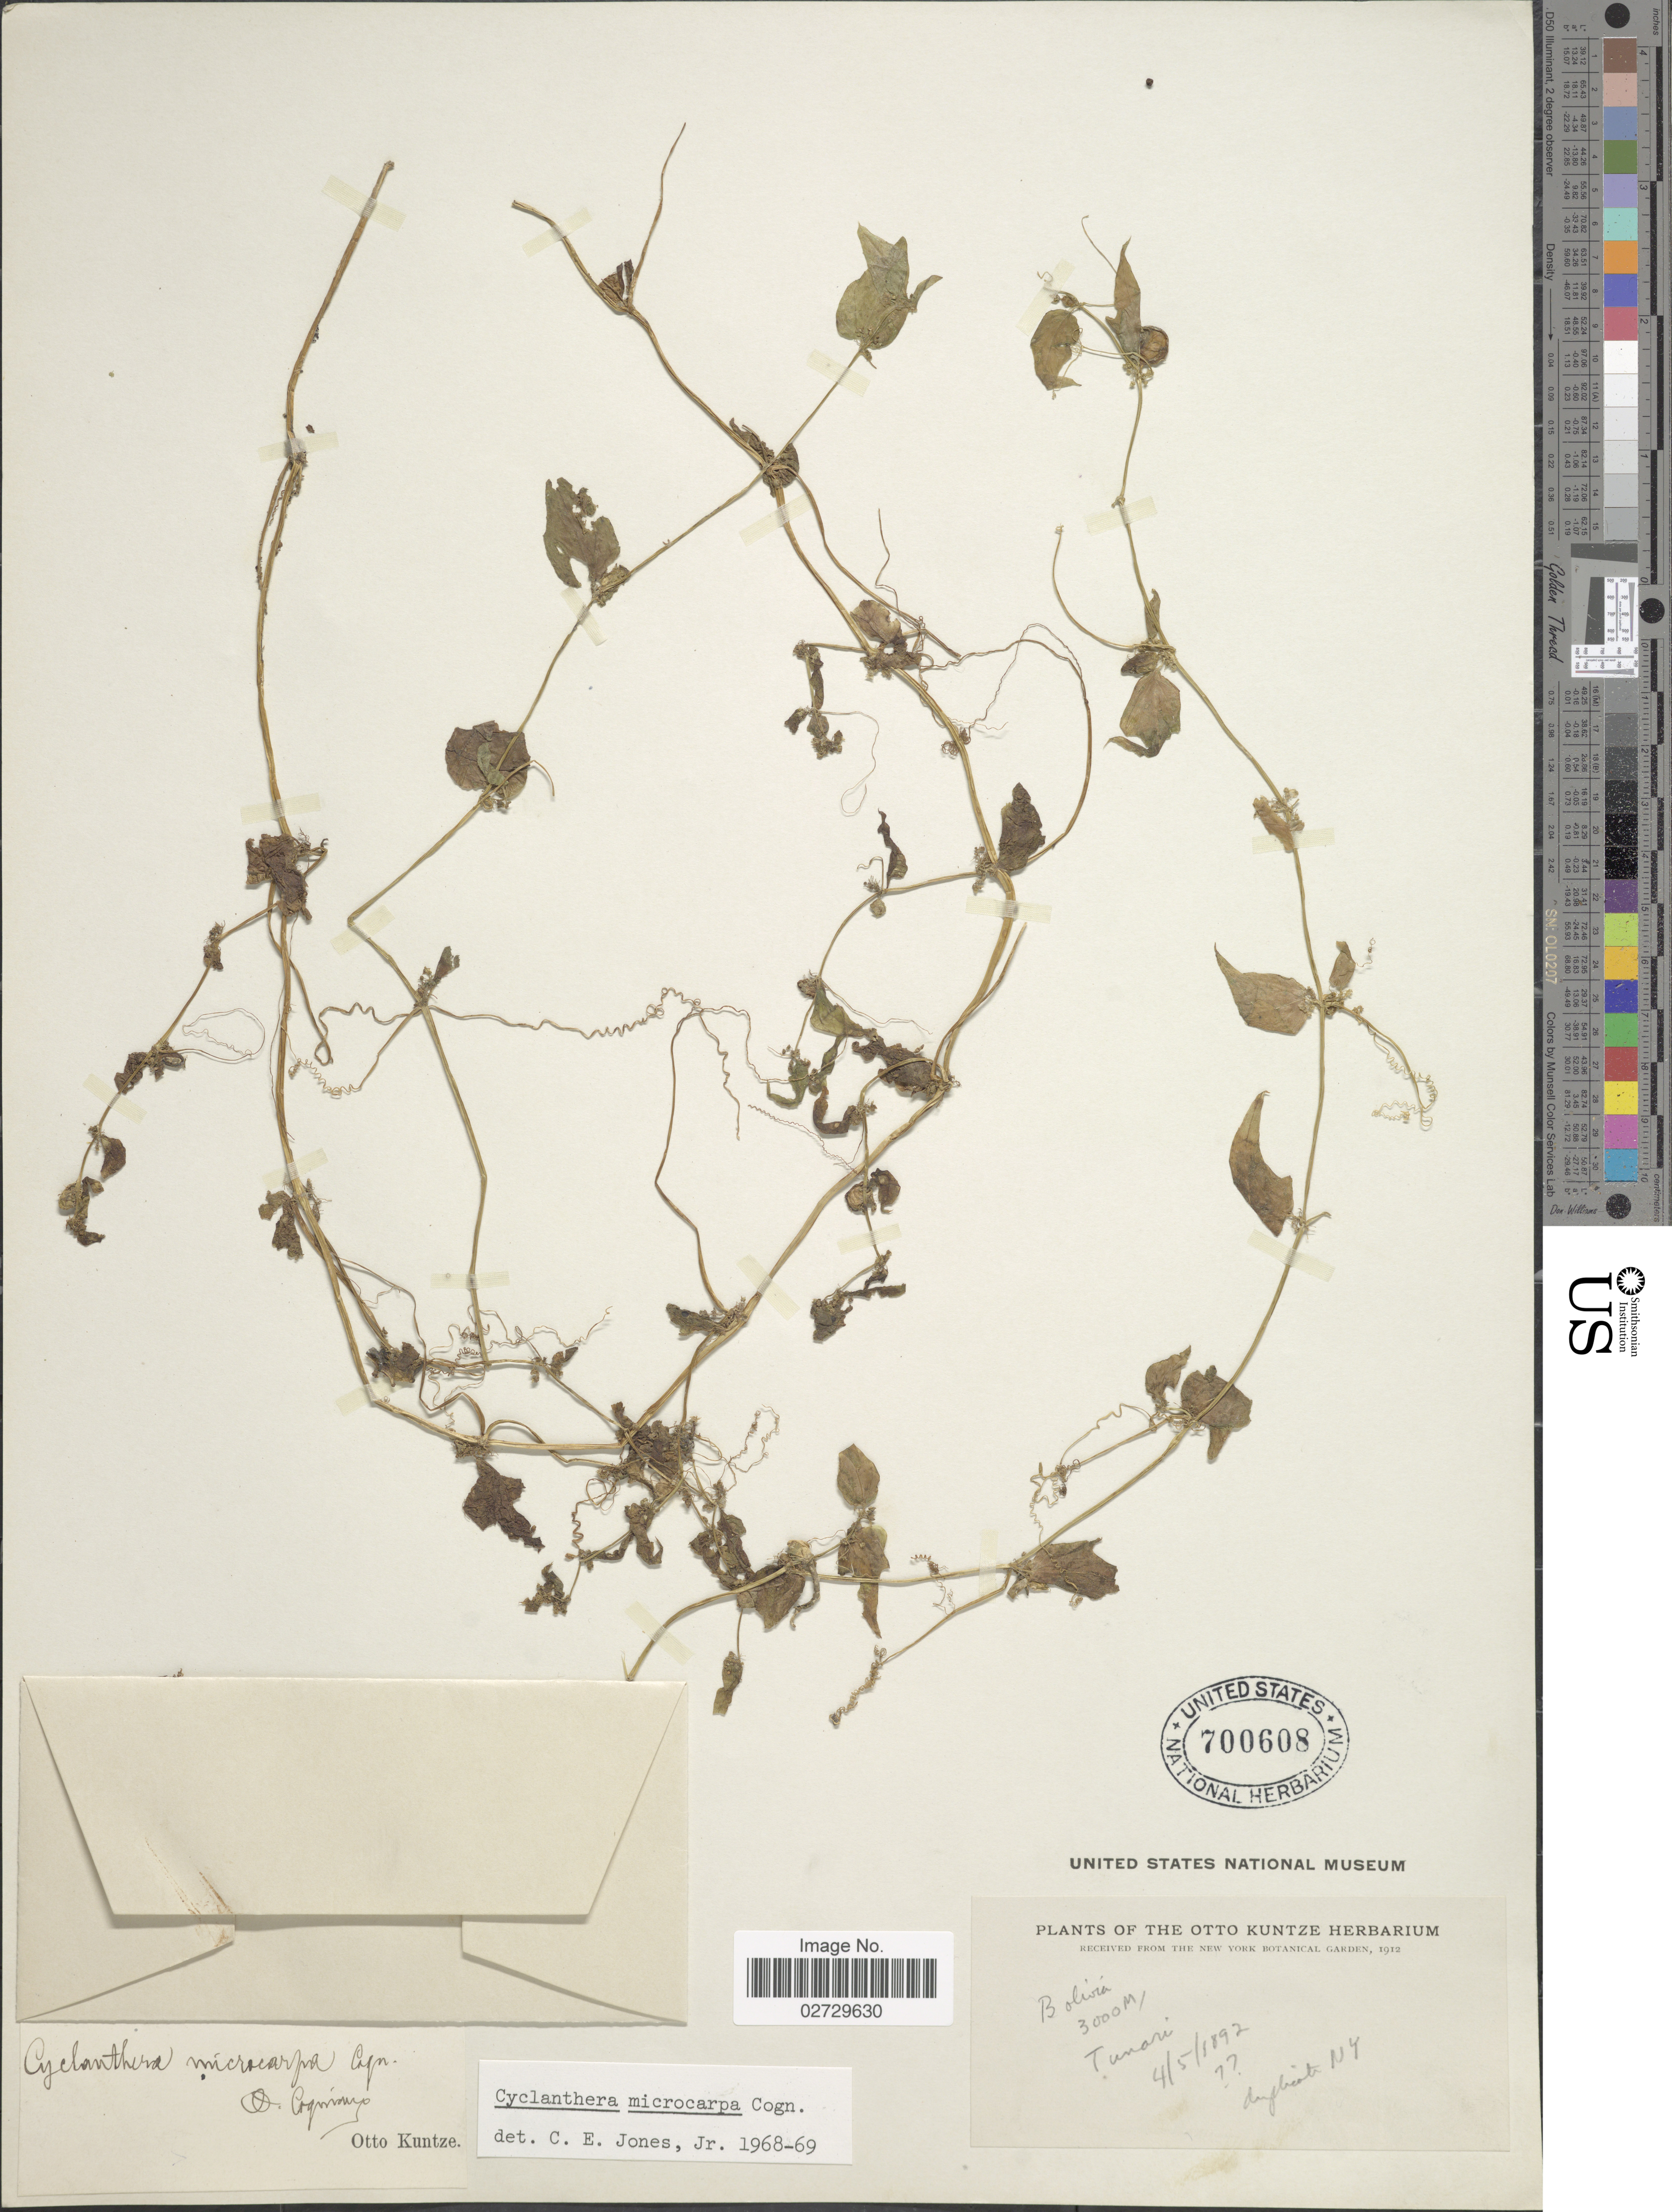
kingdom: Plantae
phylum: Tracheophyta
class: Magnoliopsida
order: Cucurbitales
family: Cucurbitaceae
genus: Cyclanthera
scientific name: Cyclanthera microcarpa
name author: Cogn.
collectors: C.E.O. Kuntze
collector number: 104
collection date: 1892-05-04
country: Bolivia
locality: Tunari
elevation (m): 3000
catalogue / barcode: US 700608